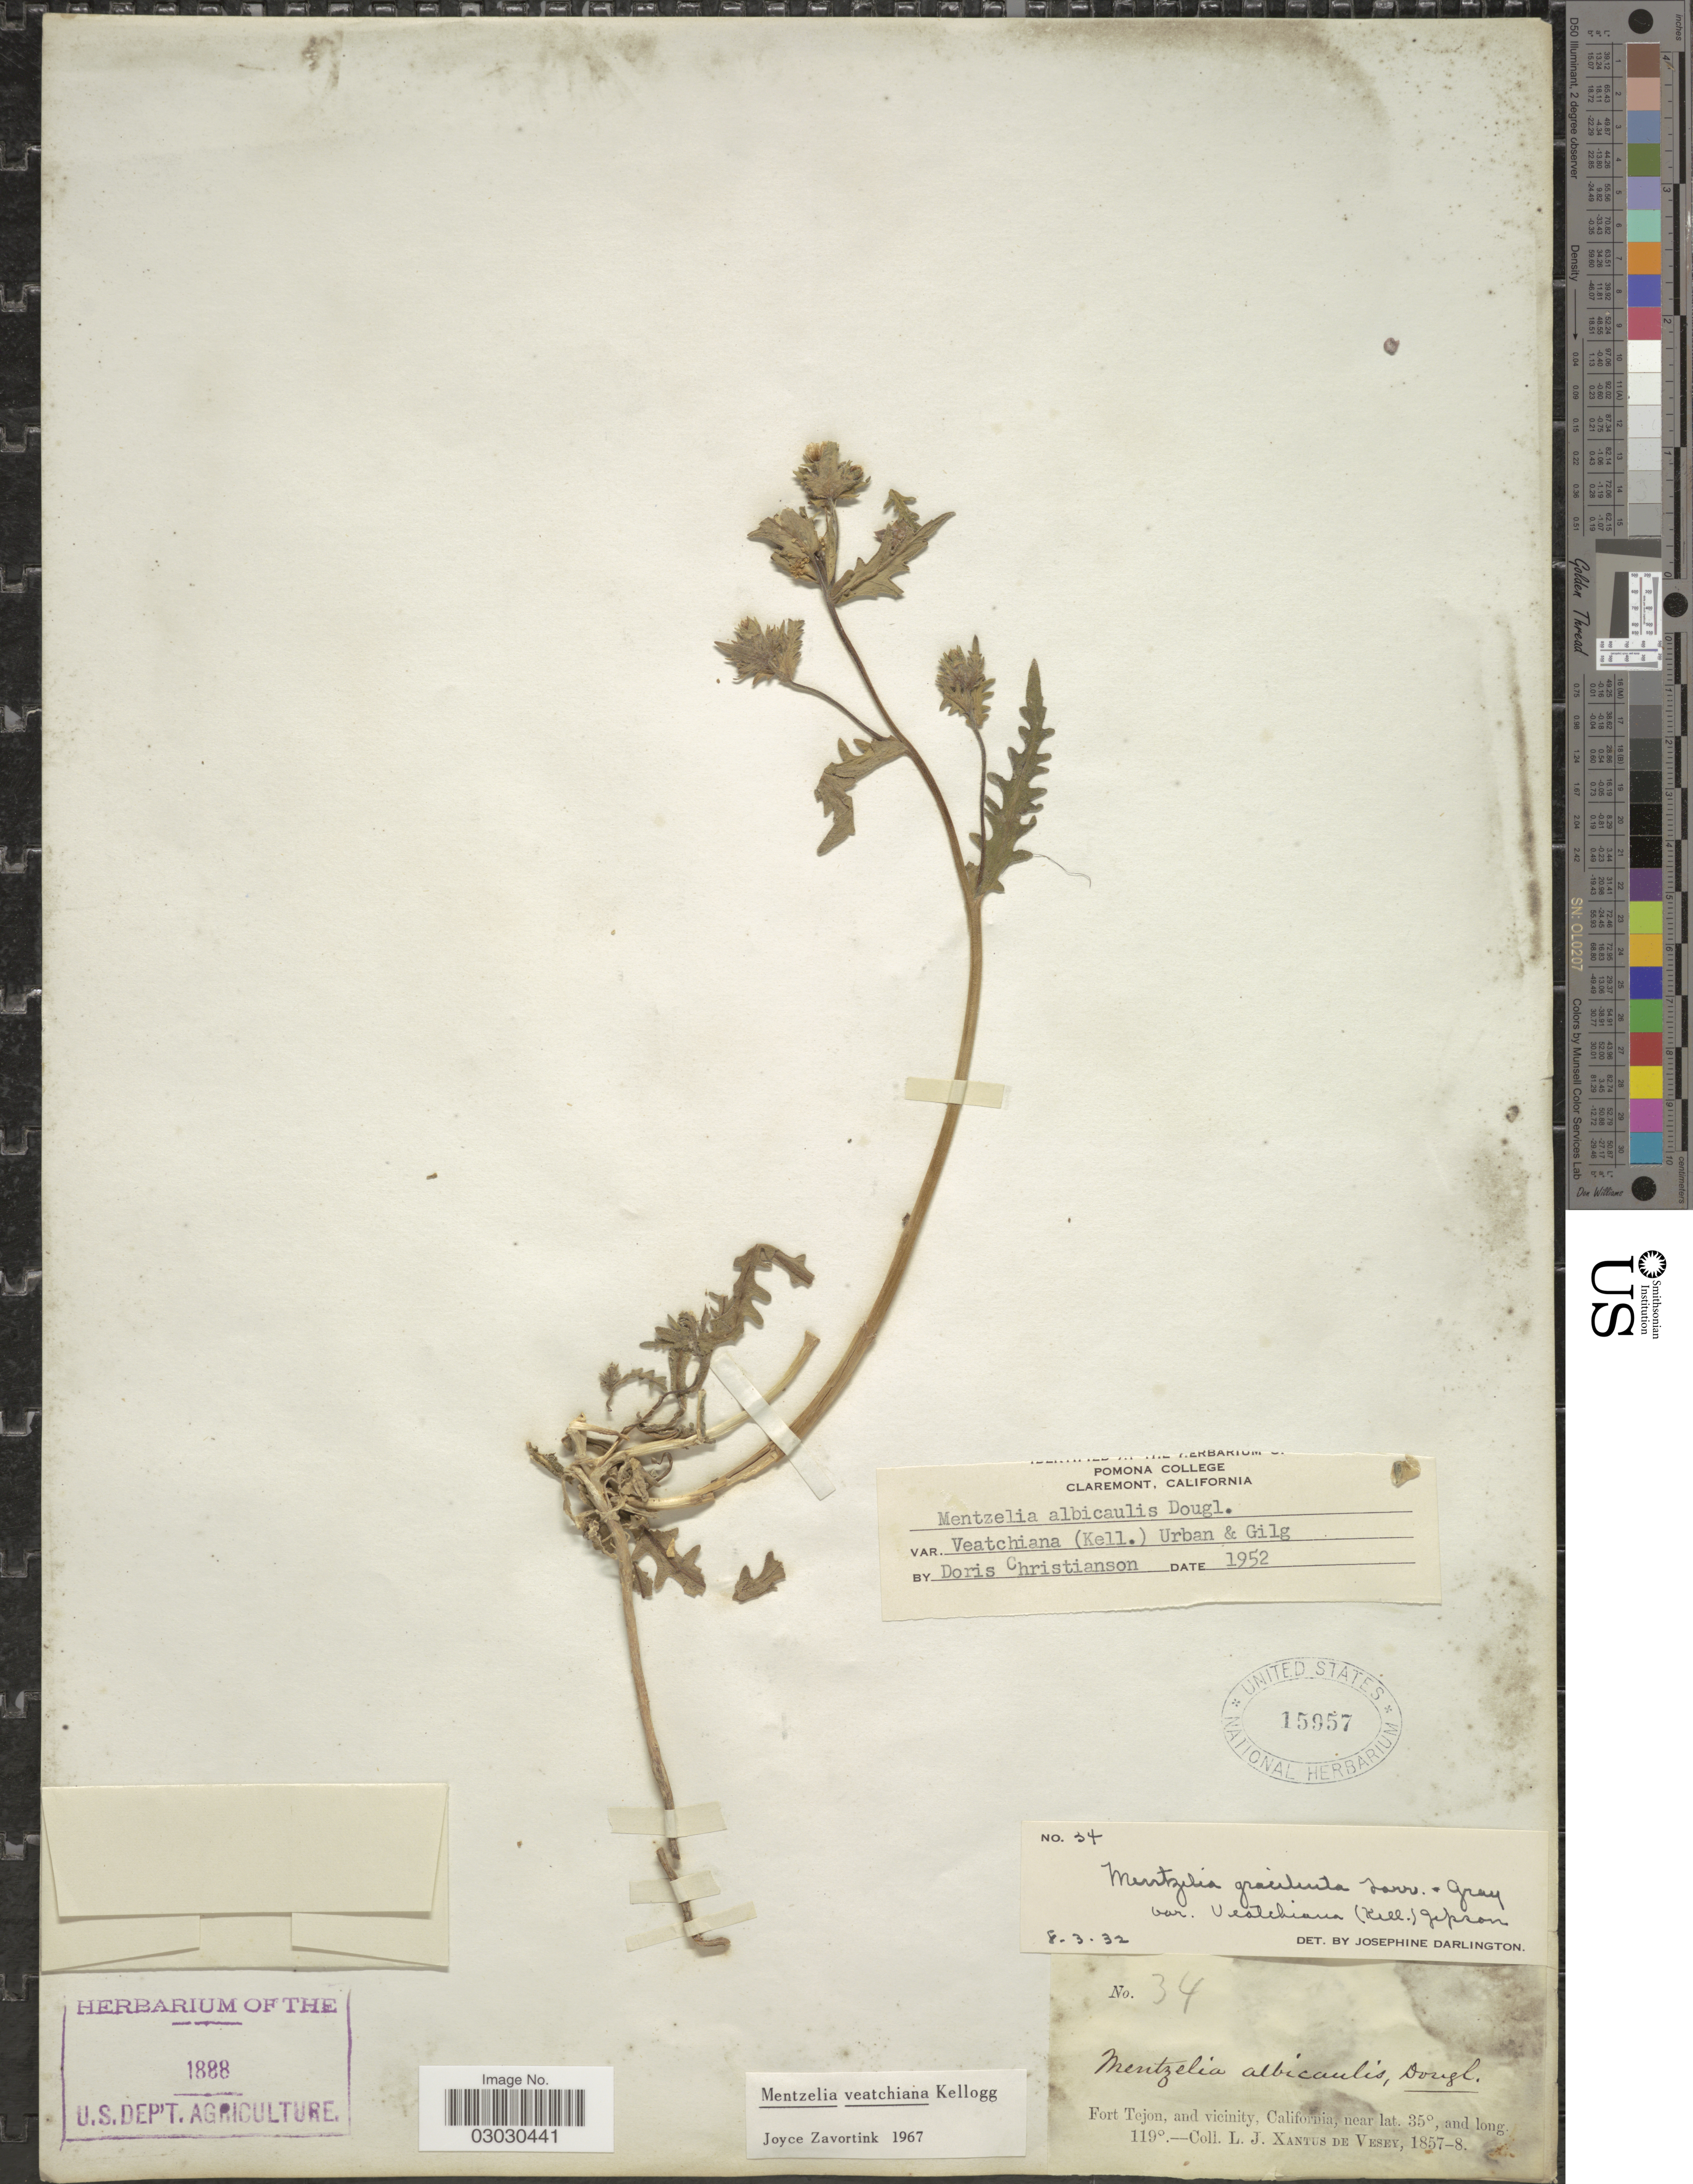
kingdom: Plantae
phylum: Tracheophyta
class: Magnoliopsida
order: Cornales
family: Loasaceae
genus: Mentzelia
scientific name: Mentzelia veatchiana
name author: Kellogg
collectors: L. Xantus de Vesey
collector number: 34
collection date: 1857/1858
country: United States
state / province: California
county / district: Kern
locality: Fort Tejon, and vicinity.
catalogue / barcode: US 15957